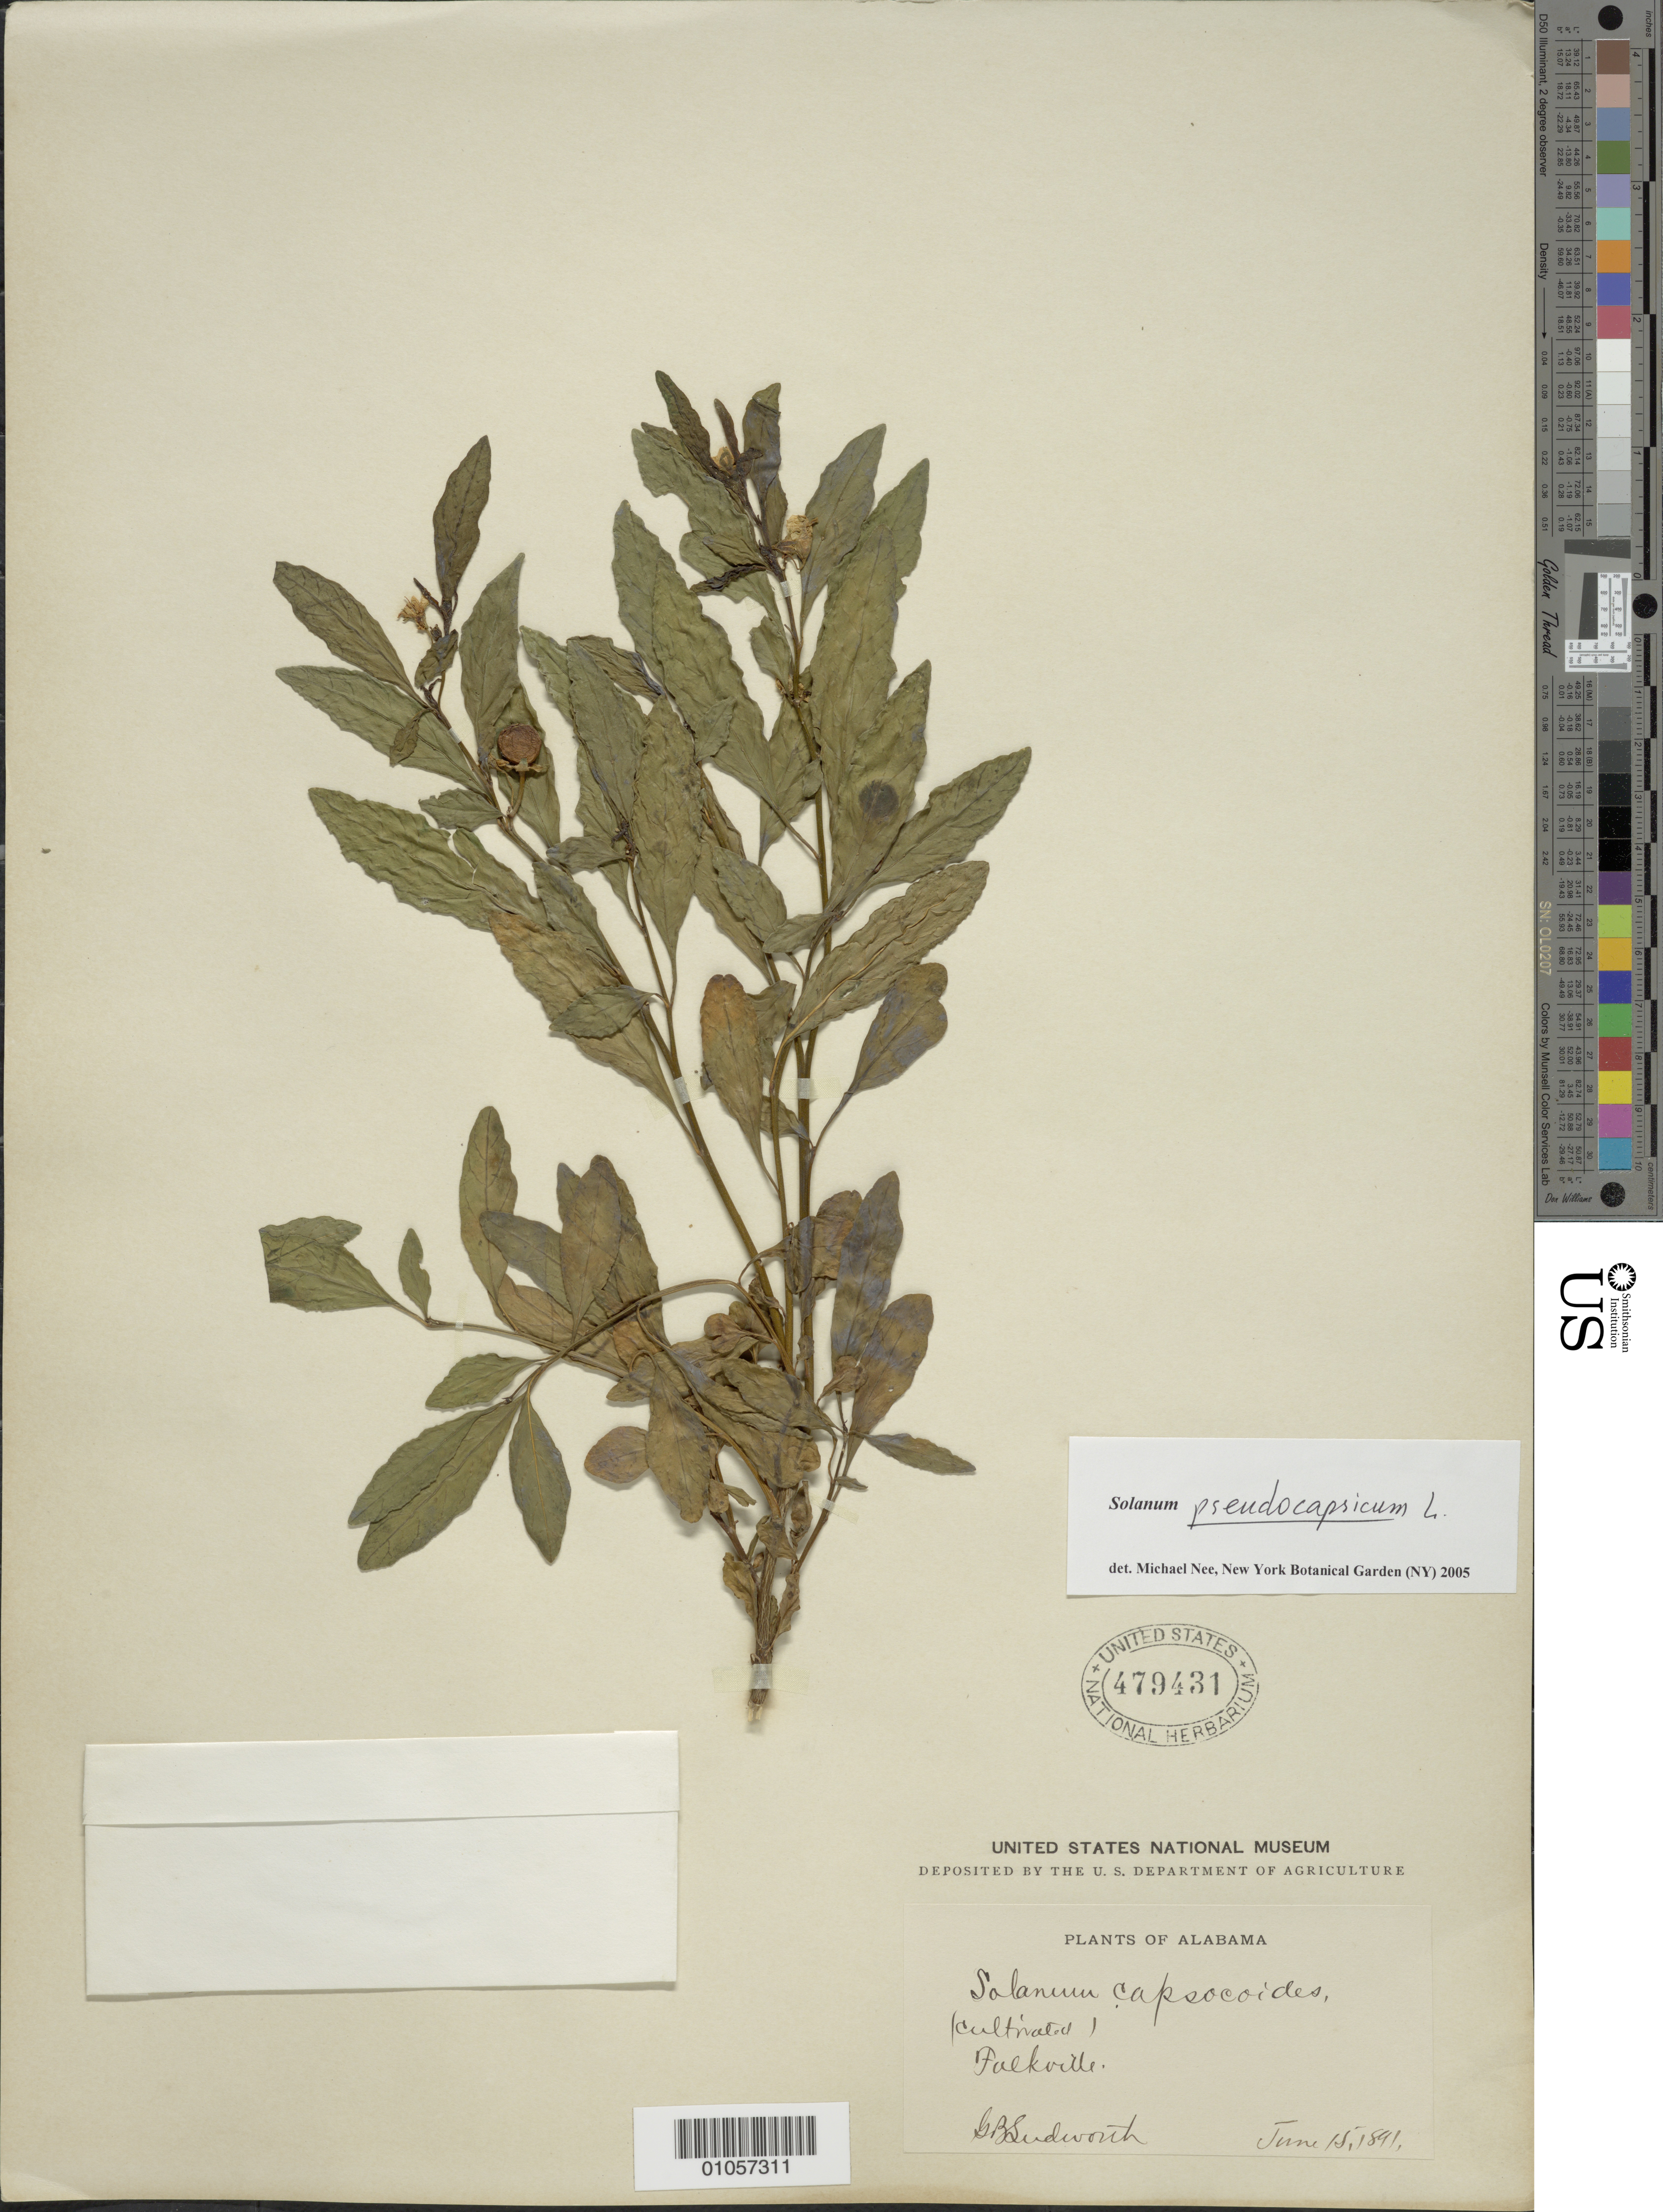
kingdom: Plantae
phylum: Tracheophyta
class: Magnoliopsida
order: Solanales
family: Solanaceae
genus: Solanum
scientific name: Solanum pseudocapsicum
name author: L.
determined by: Nee, Michael H.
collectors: G. B. Sudworth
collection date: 1891-06-15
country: United States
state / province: Alabama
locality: Folkville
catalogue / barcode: US 479431